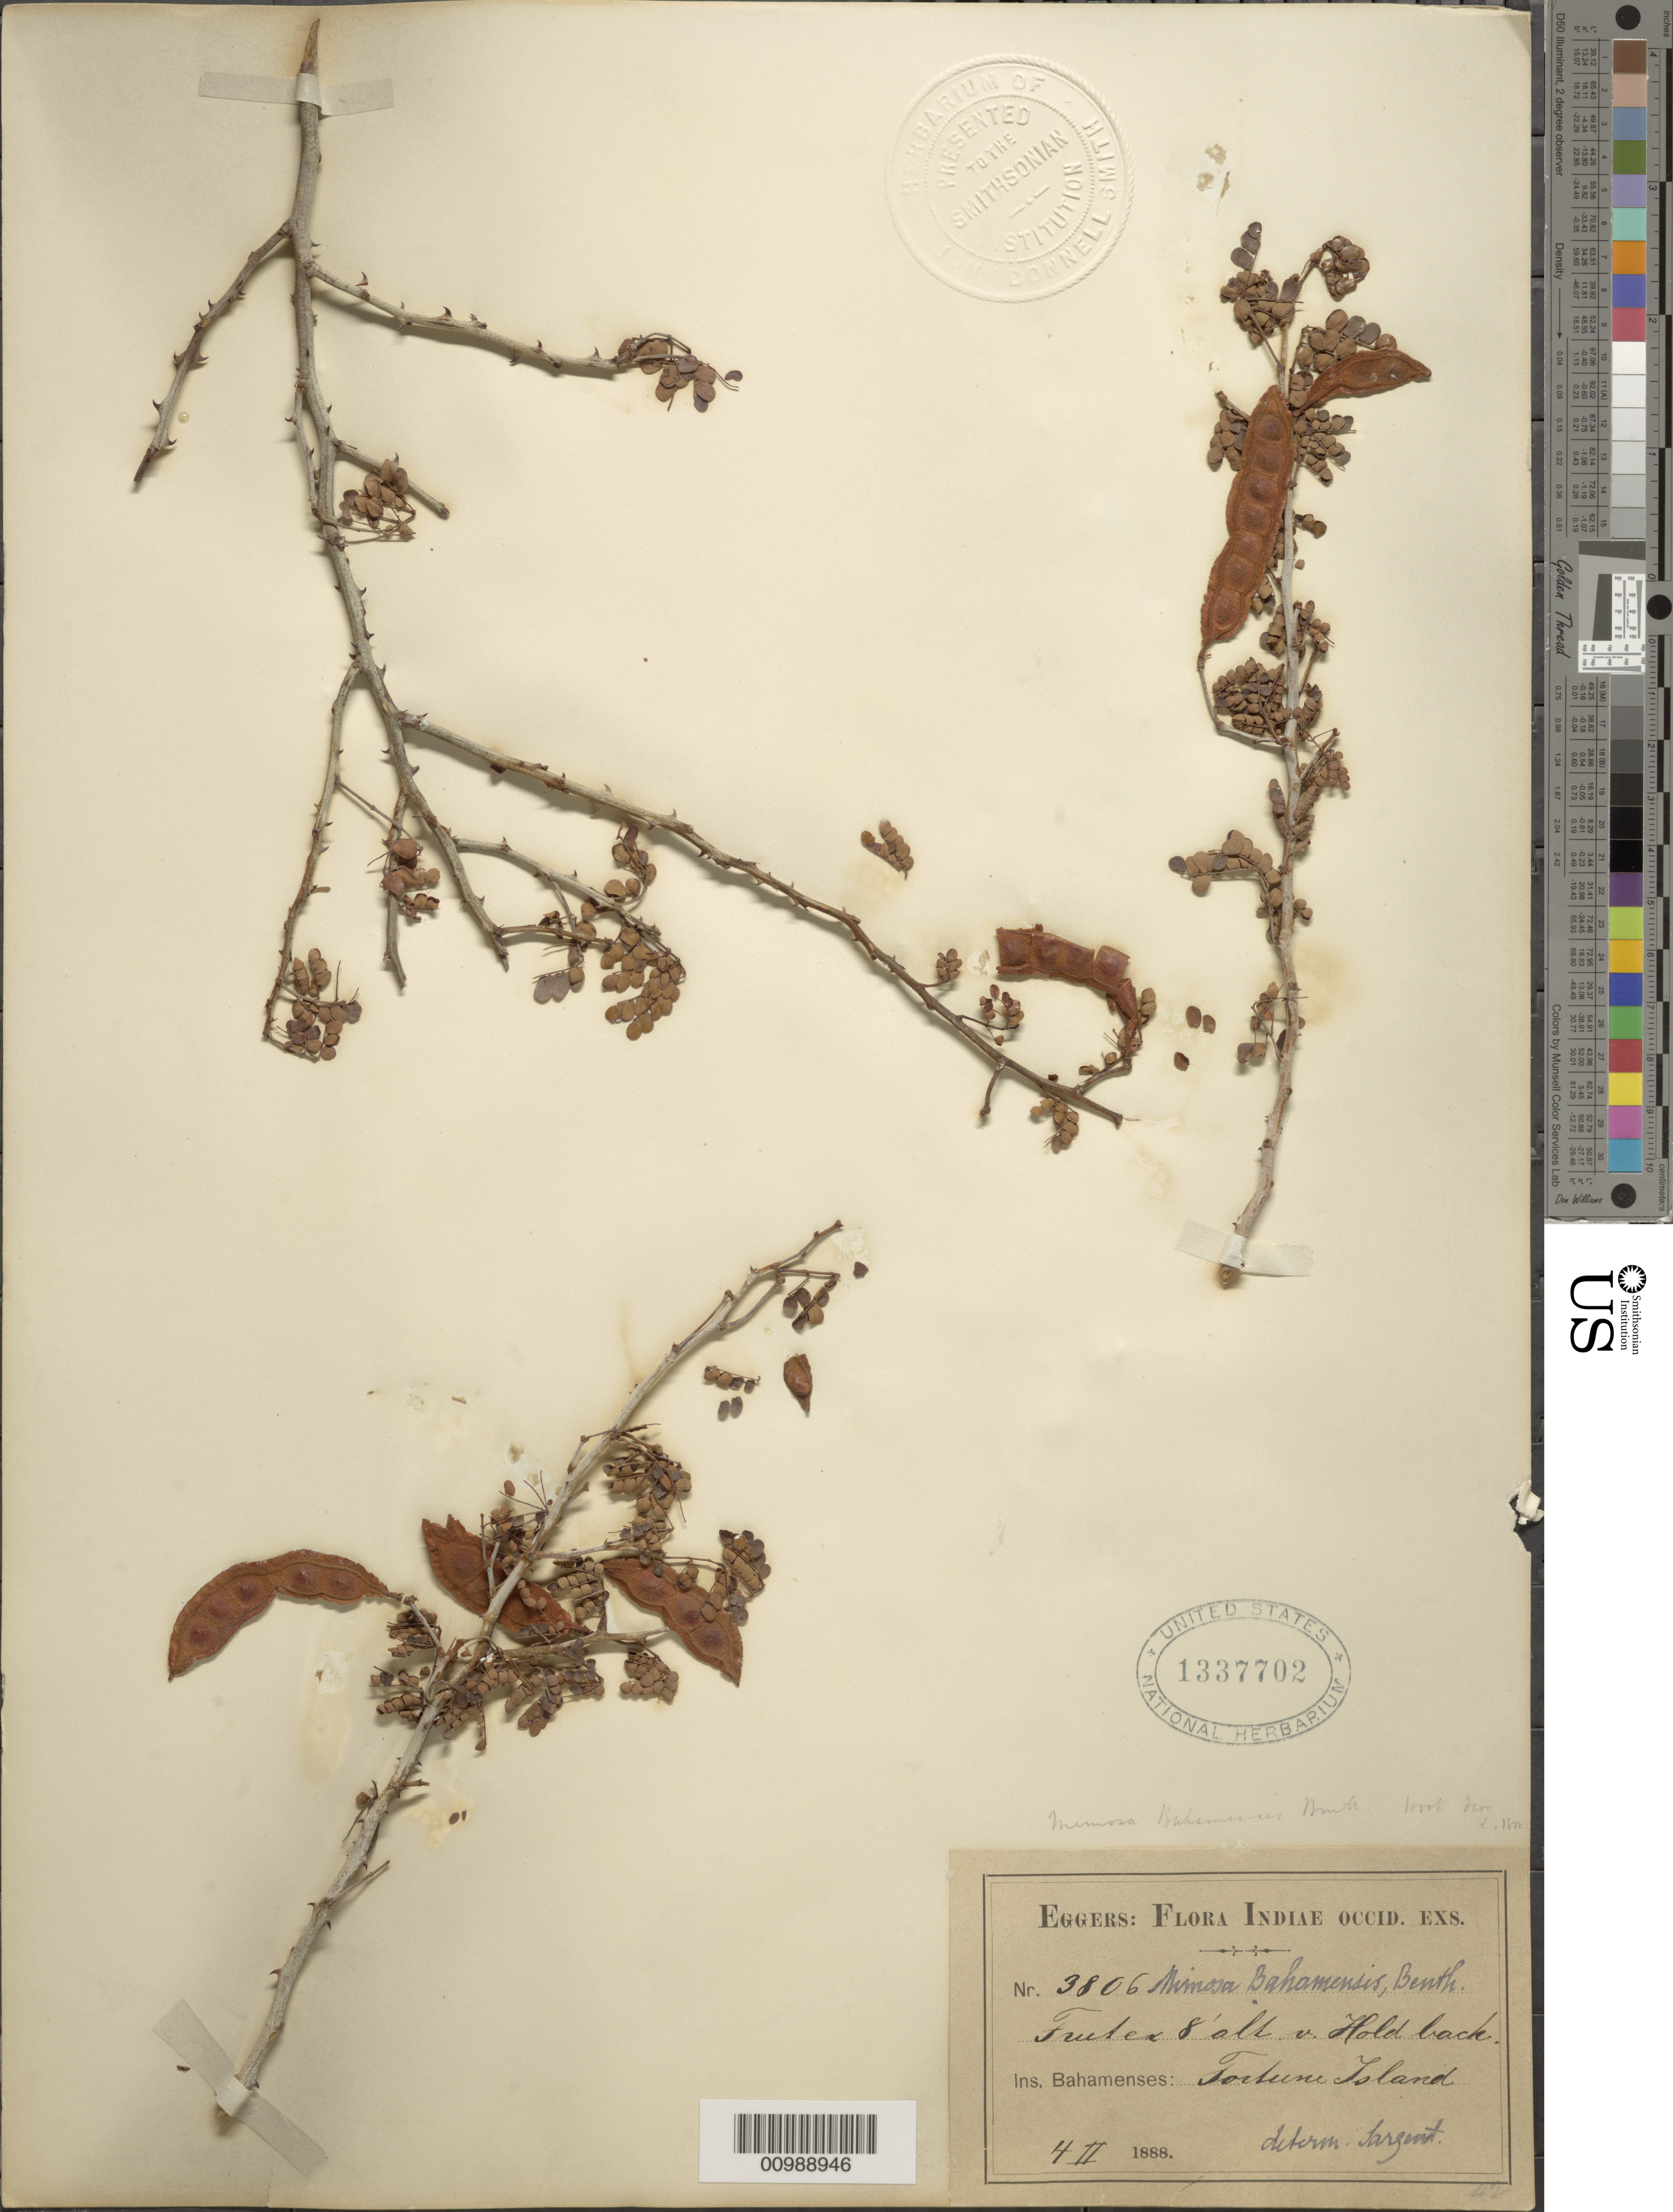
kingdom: Plantae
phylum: Tracheophyta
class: Magnoliopsida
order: Fabales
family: Fabaceae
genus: Mimosa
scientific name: Mimosa bahamensis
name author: Benth.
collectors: H. F. A. von Eggers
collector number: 3806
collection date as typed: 04 Feb 1888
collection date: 1888-02-04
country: Bahamas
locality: Forlum Island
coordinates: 0 N, 0 E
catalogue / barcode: US 1337702